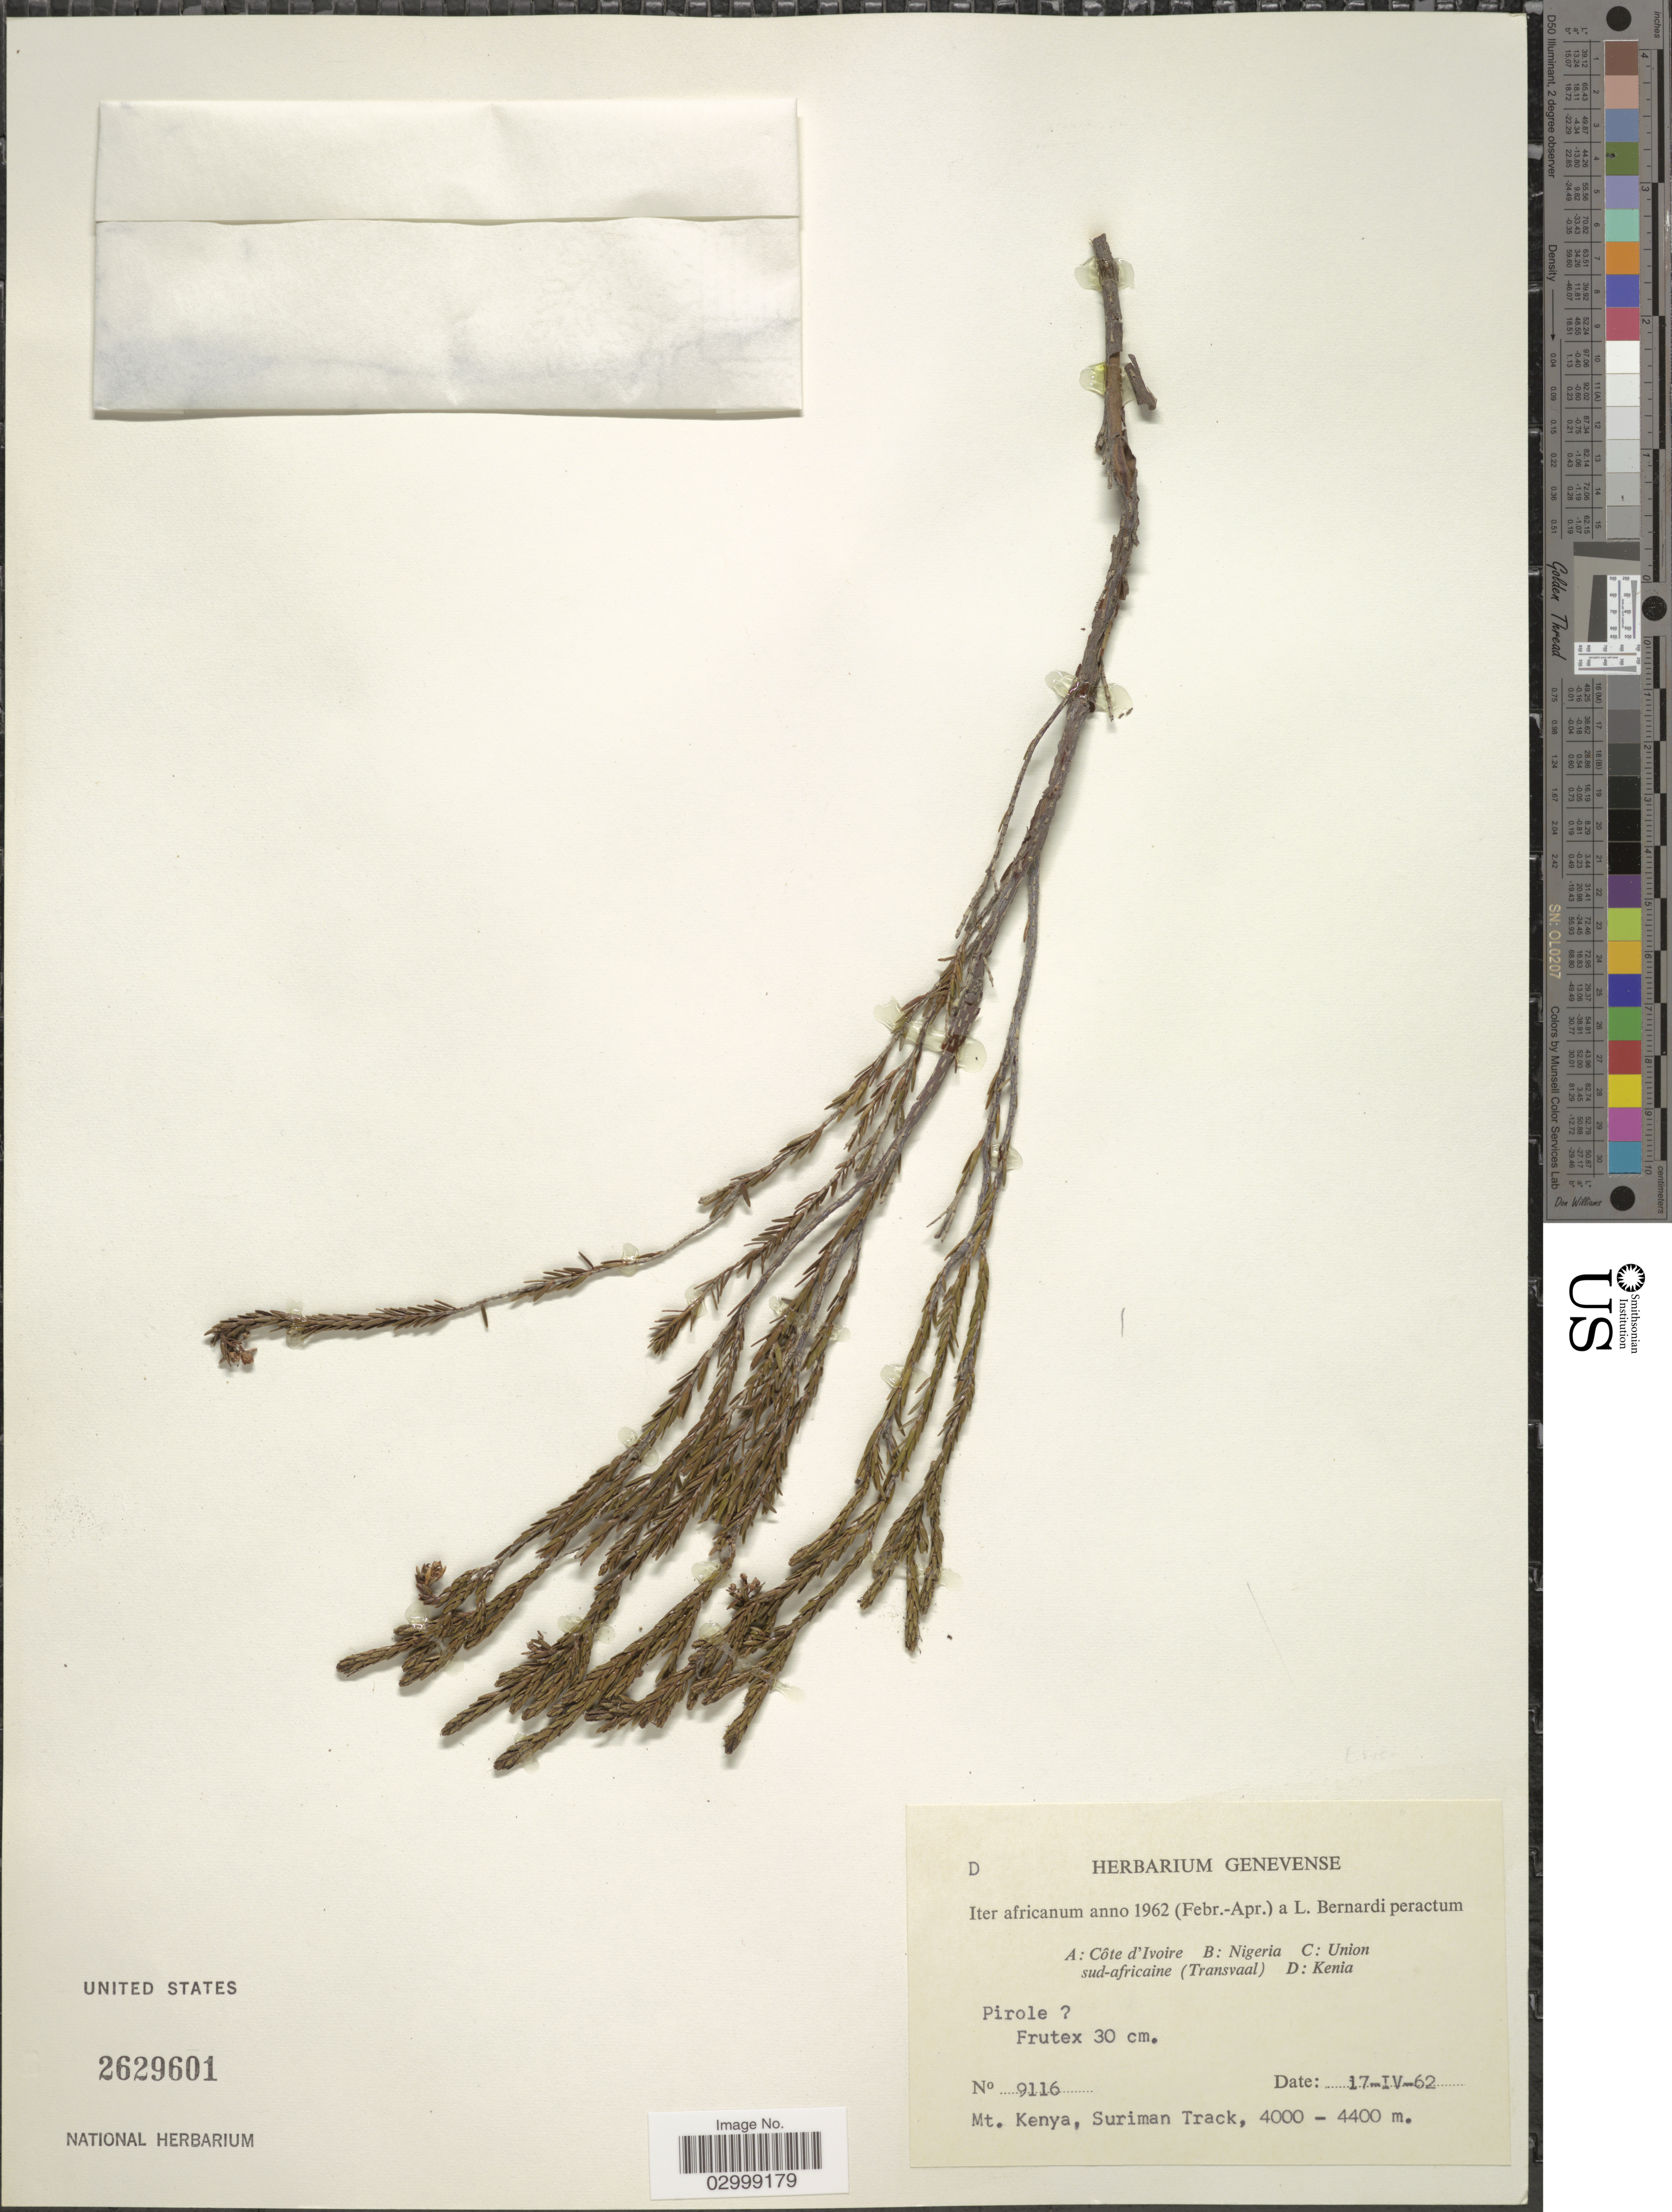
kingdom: Plantae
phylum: Tracheophyta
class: Magnoliopsida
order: Ericales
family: Ericaceae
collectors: L. Bernardi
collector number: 9116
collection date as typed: Transcribed d/m/y: 17/4/62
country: Kenya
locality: D: Kenia, Mt. Kenya, Surinam Track.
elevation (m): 4000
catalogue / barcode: US 2629601